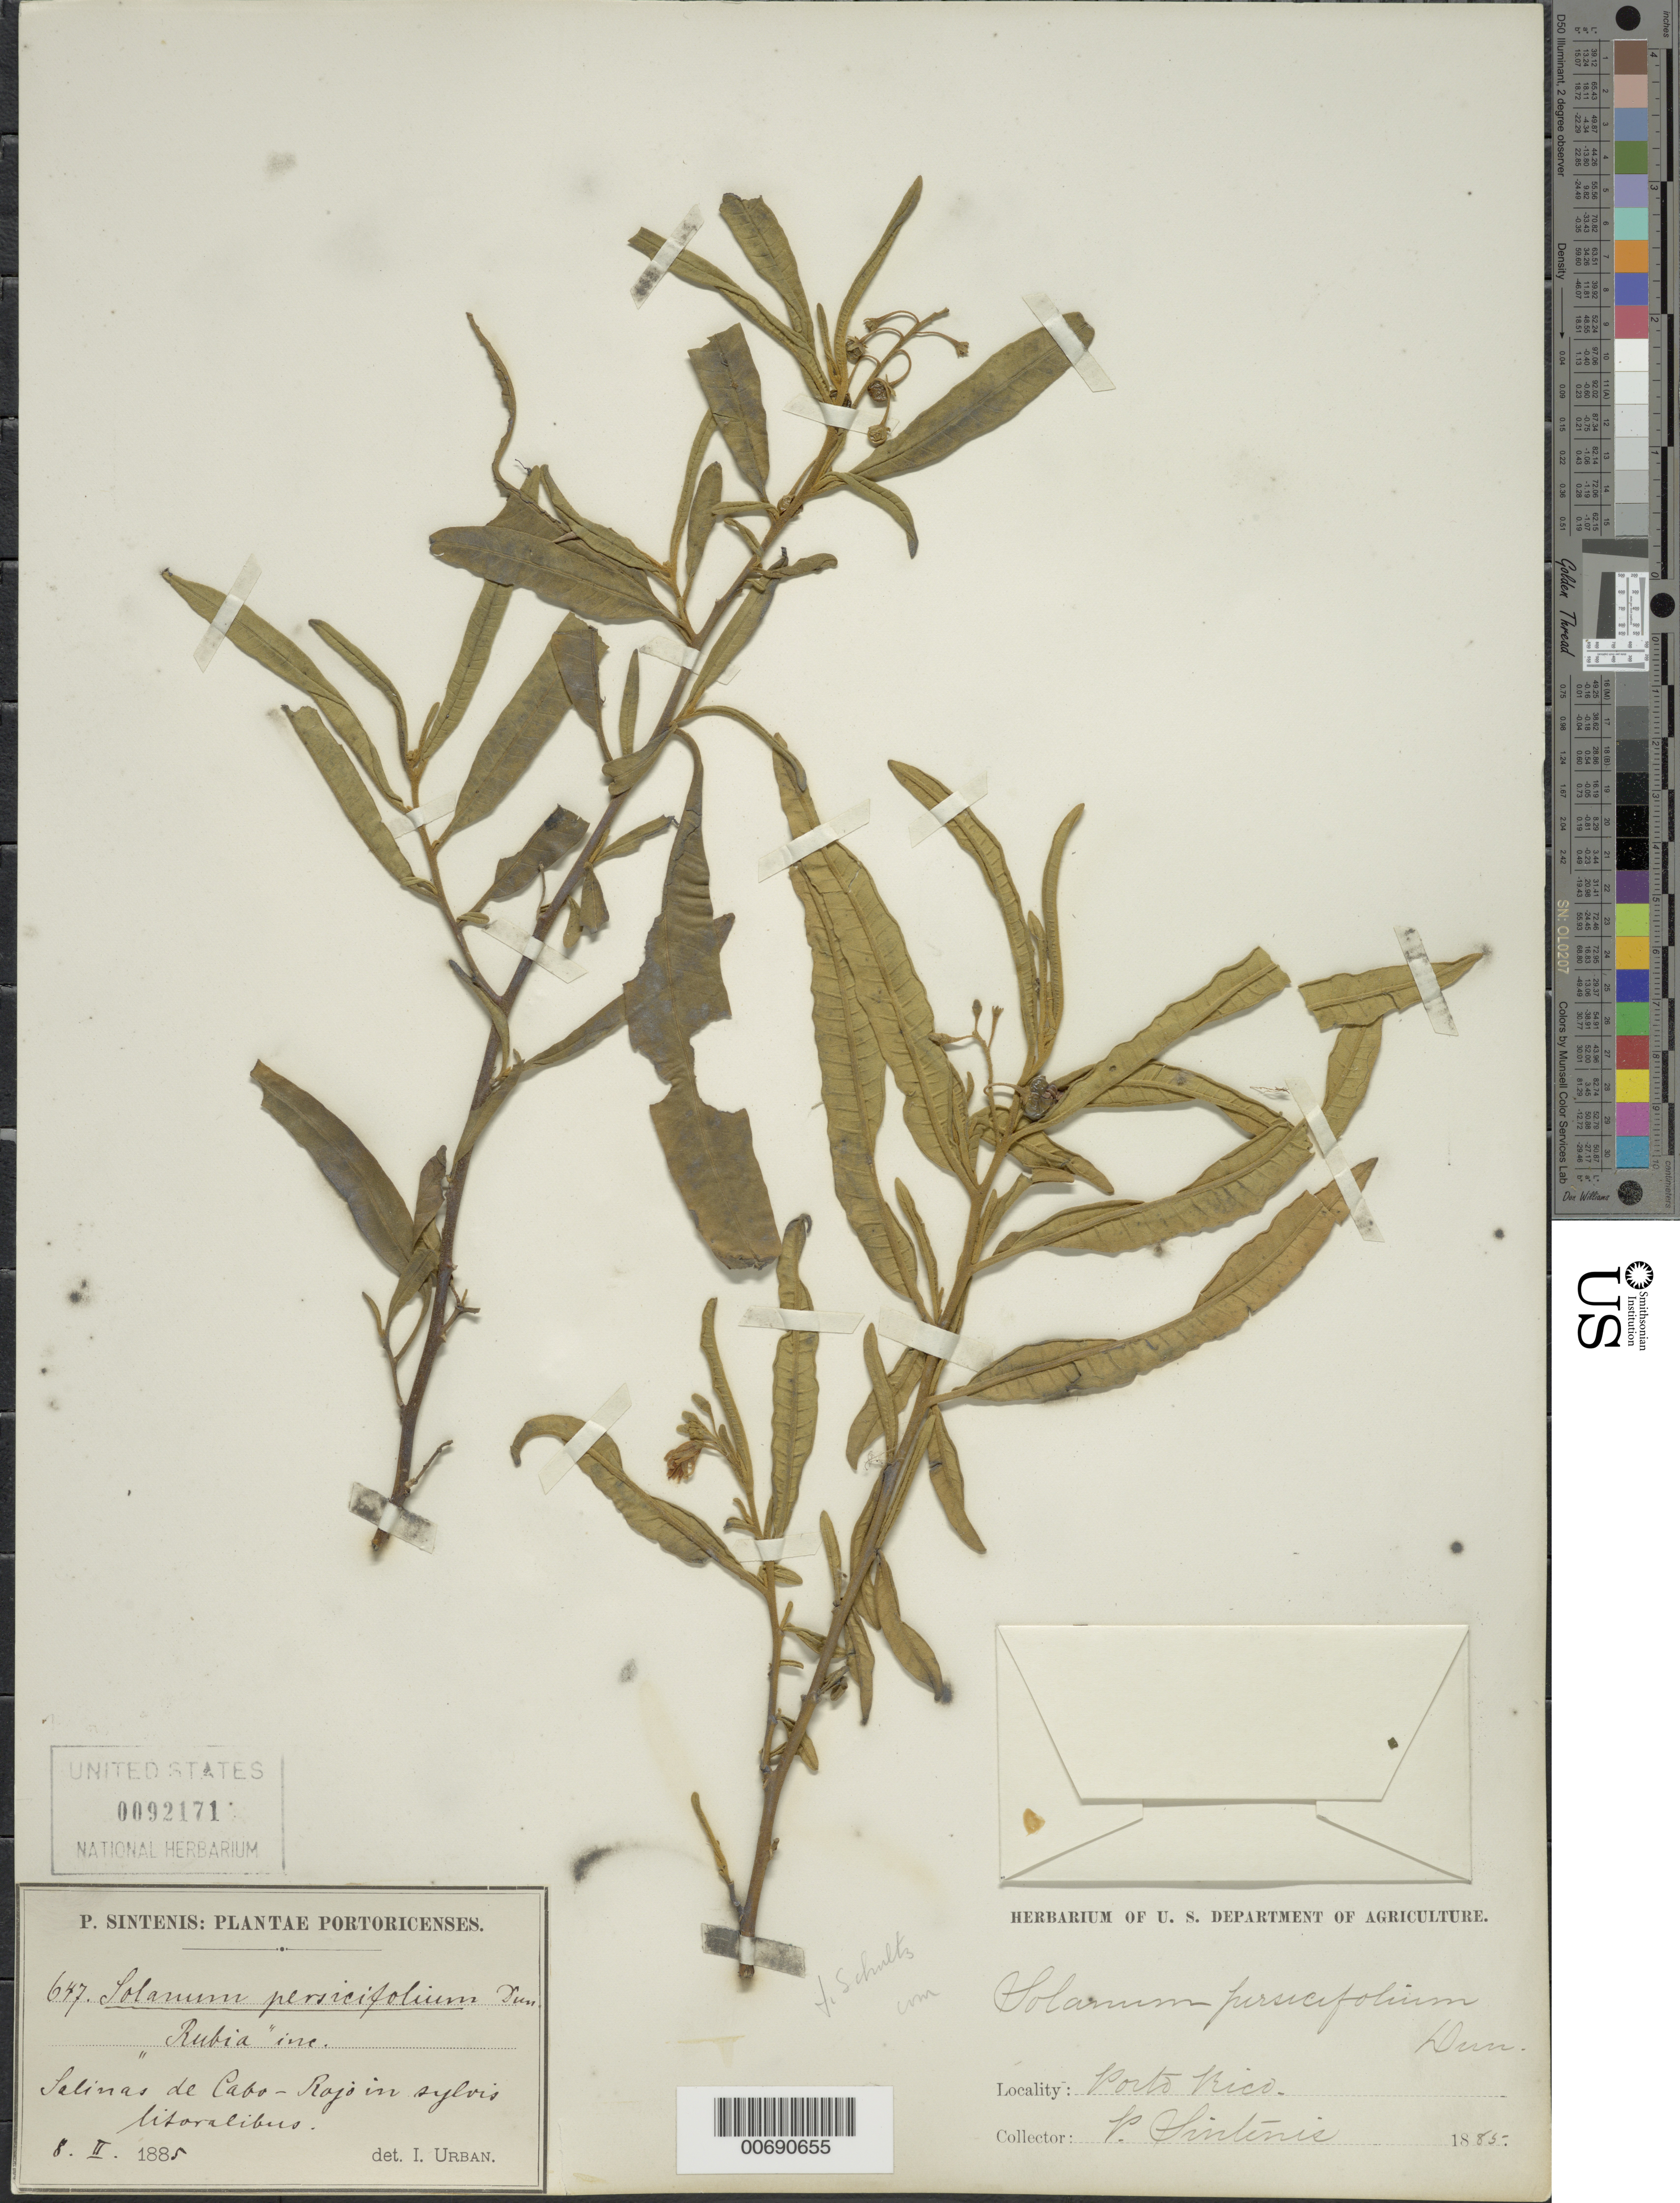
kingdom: Plantae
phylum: Tracheophyta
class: Magnoliopsida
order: Solanales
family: Solanaceae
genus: Solanum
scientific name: Solanum persicifolium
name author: Dunal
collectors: P. Sintenis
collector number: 647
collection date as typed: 08 Feb 1885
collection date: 1885-02-08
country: Puerto Rico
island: Greater Antilles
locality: Salinas de Cabo Rojo.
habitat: in sylvis litoralibus.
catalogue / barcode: US 92171